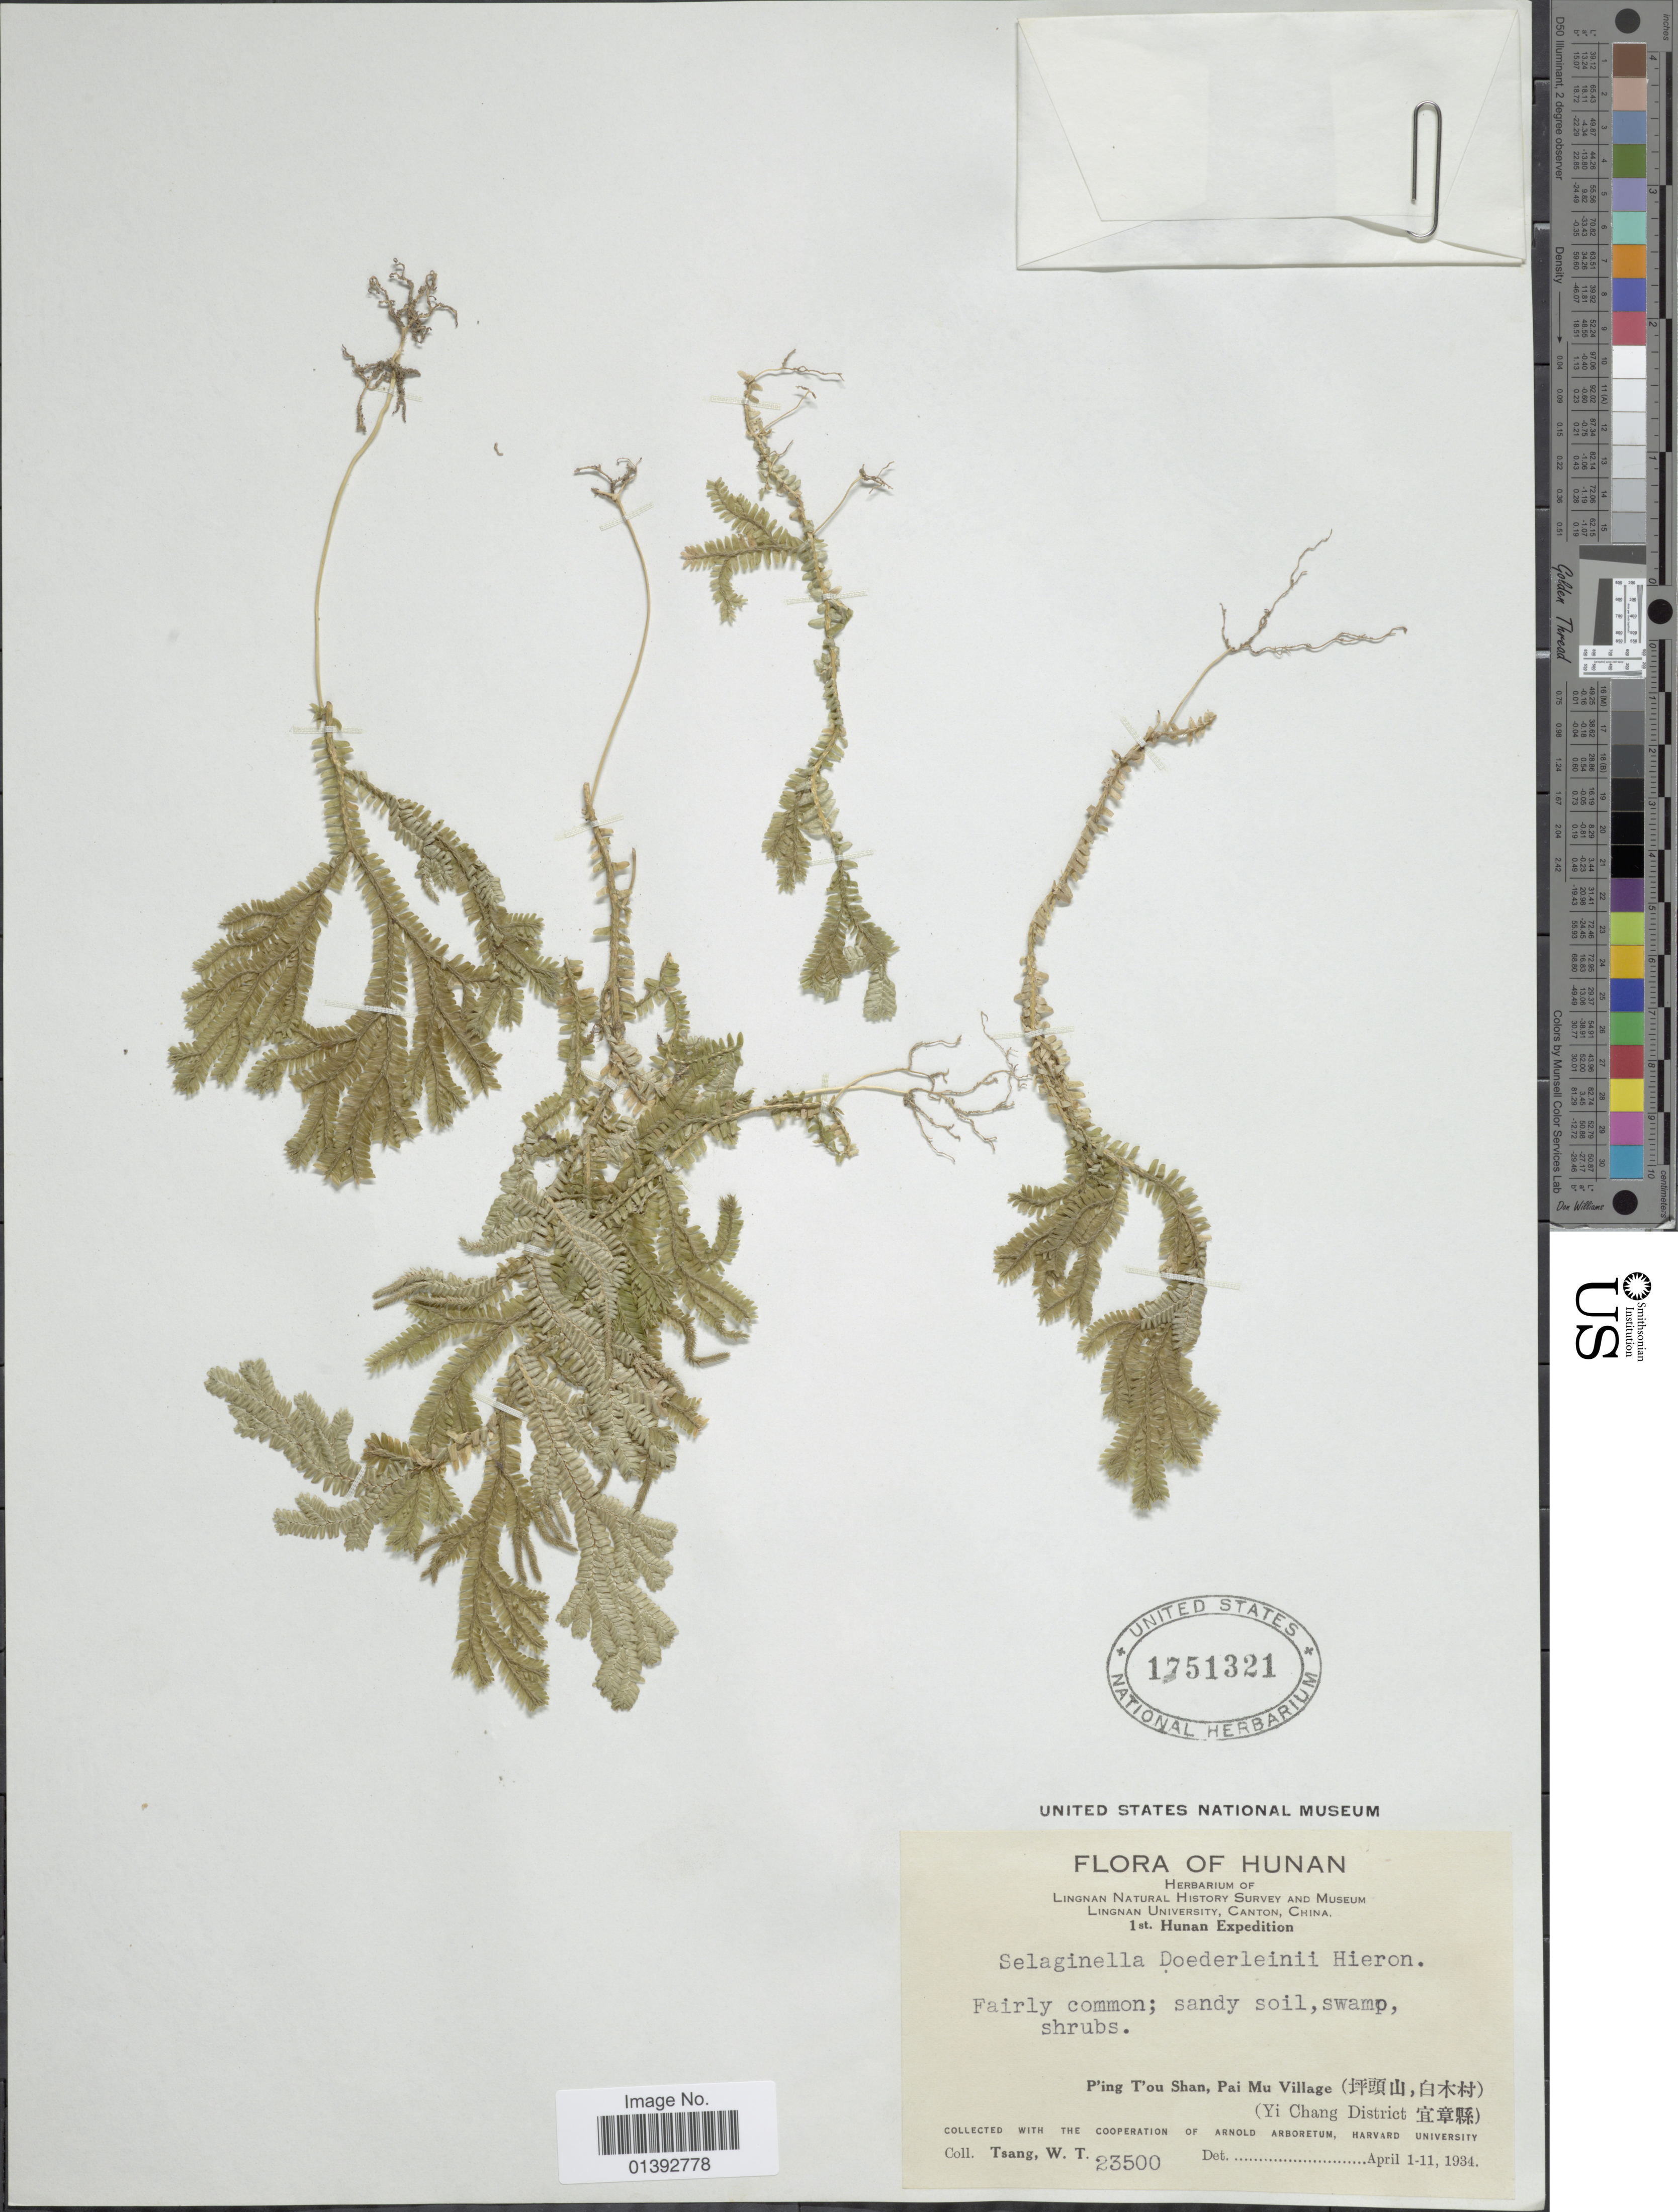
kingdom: Plantae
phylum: Tracheophyta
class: Lycopodiopsida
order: Selaginellales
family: Selaginellaceae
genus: Selaginella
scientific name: Selaginella doederleinii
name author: Hieron.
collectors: W. T. Tsang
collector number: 23500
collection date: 1934-04-01/1934-04-11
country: China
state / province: Hunan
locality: P'ing T'ou Shan, Pai Mu village (Yi Chang District)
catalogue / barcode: US 1751321